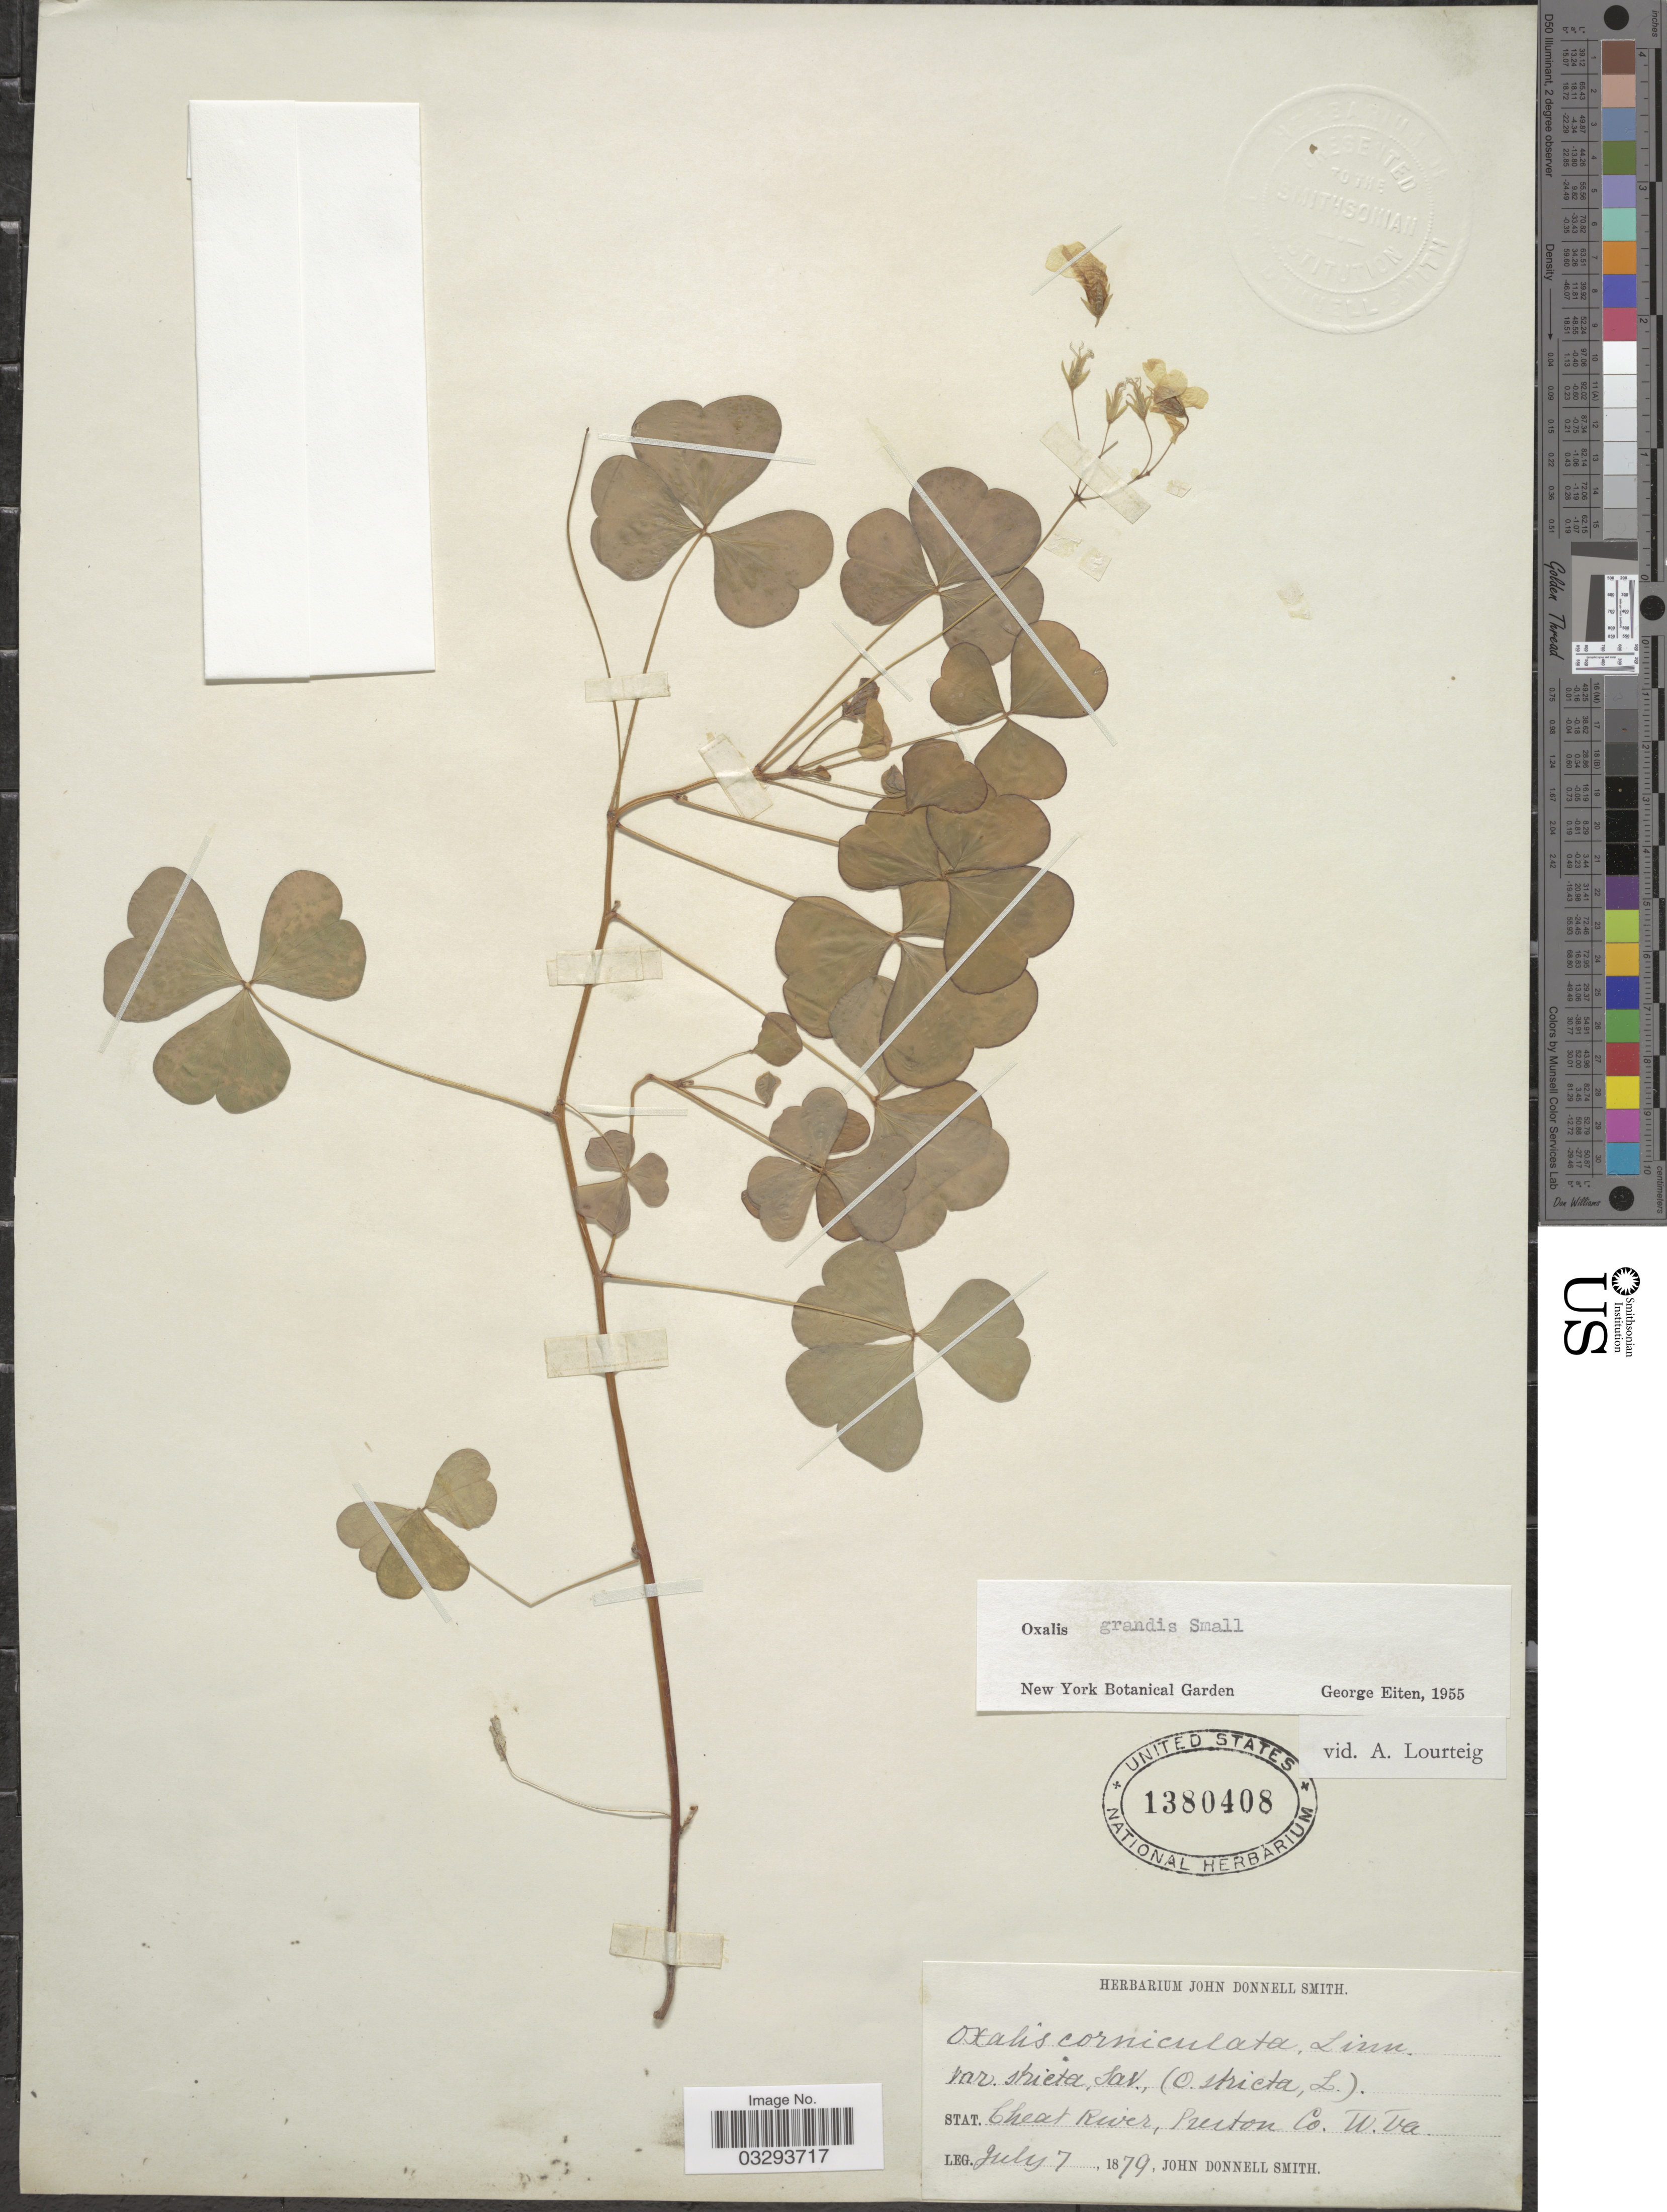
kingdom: Plantae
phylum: Tracheophyta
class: Magnoliopsida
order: Oxalidales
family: Oxalidaceae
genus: Oxalis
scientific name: Oxalis grandis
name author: Small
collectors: J. Donnell Smith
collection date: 1879-07-07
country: United States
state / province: West Virginia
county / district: Preston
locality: Cheat River, Preston Co.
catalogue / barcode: US 1380408